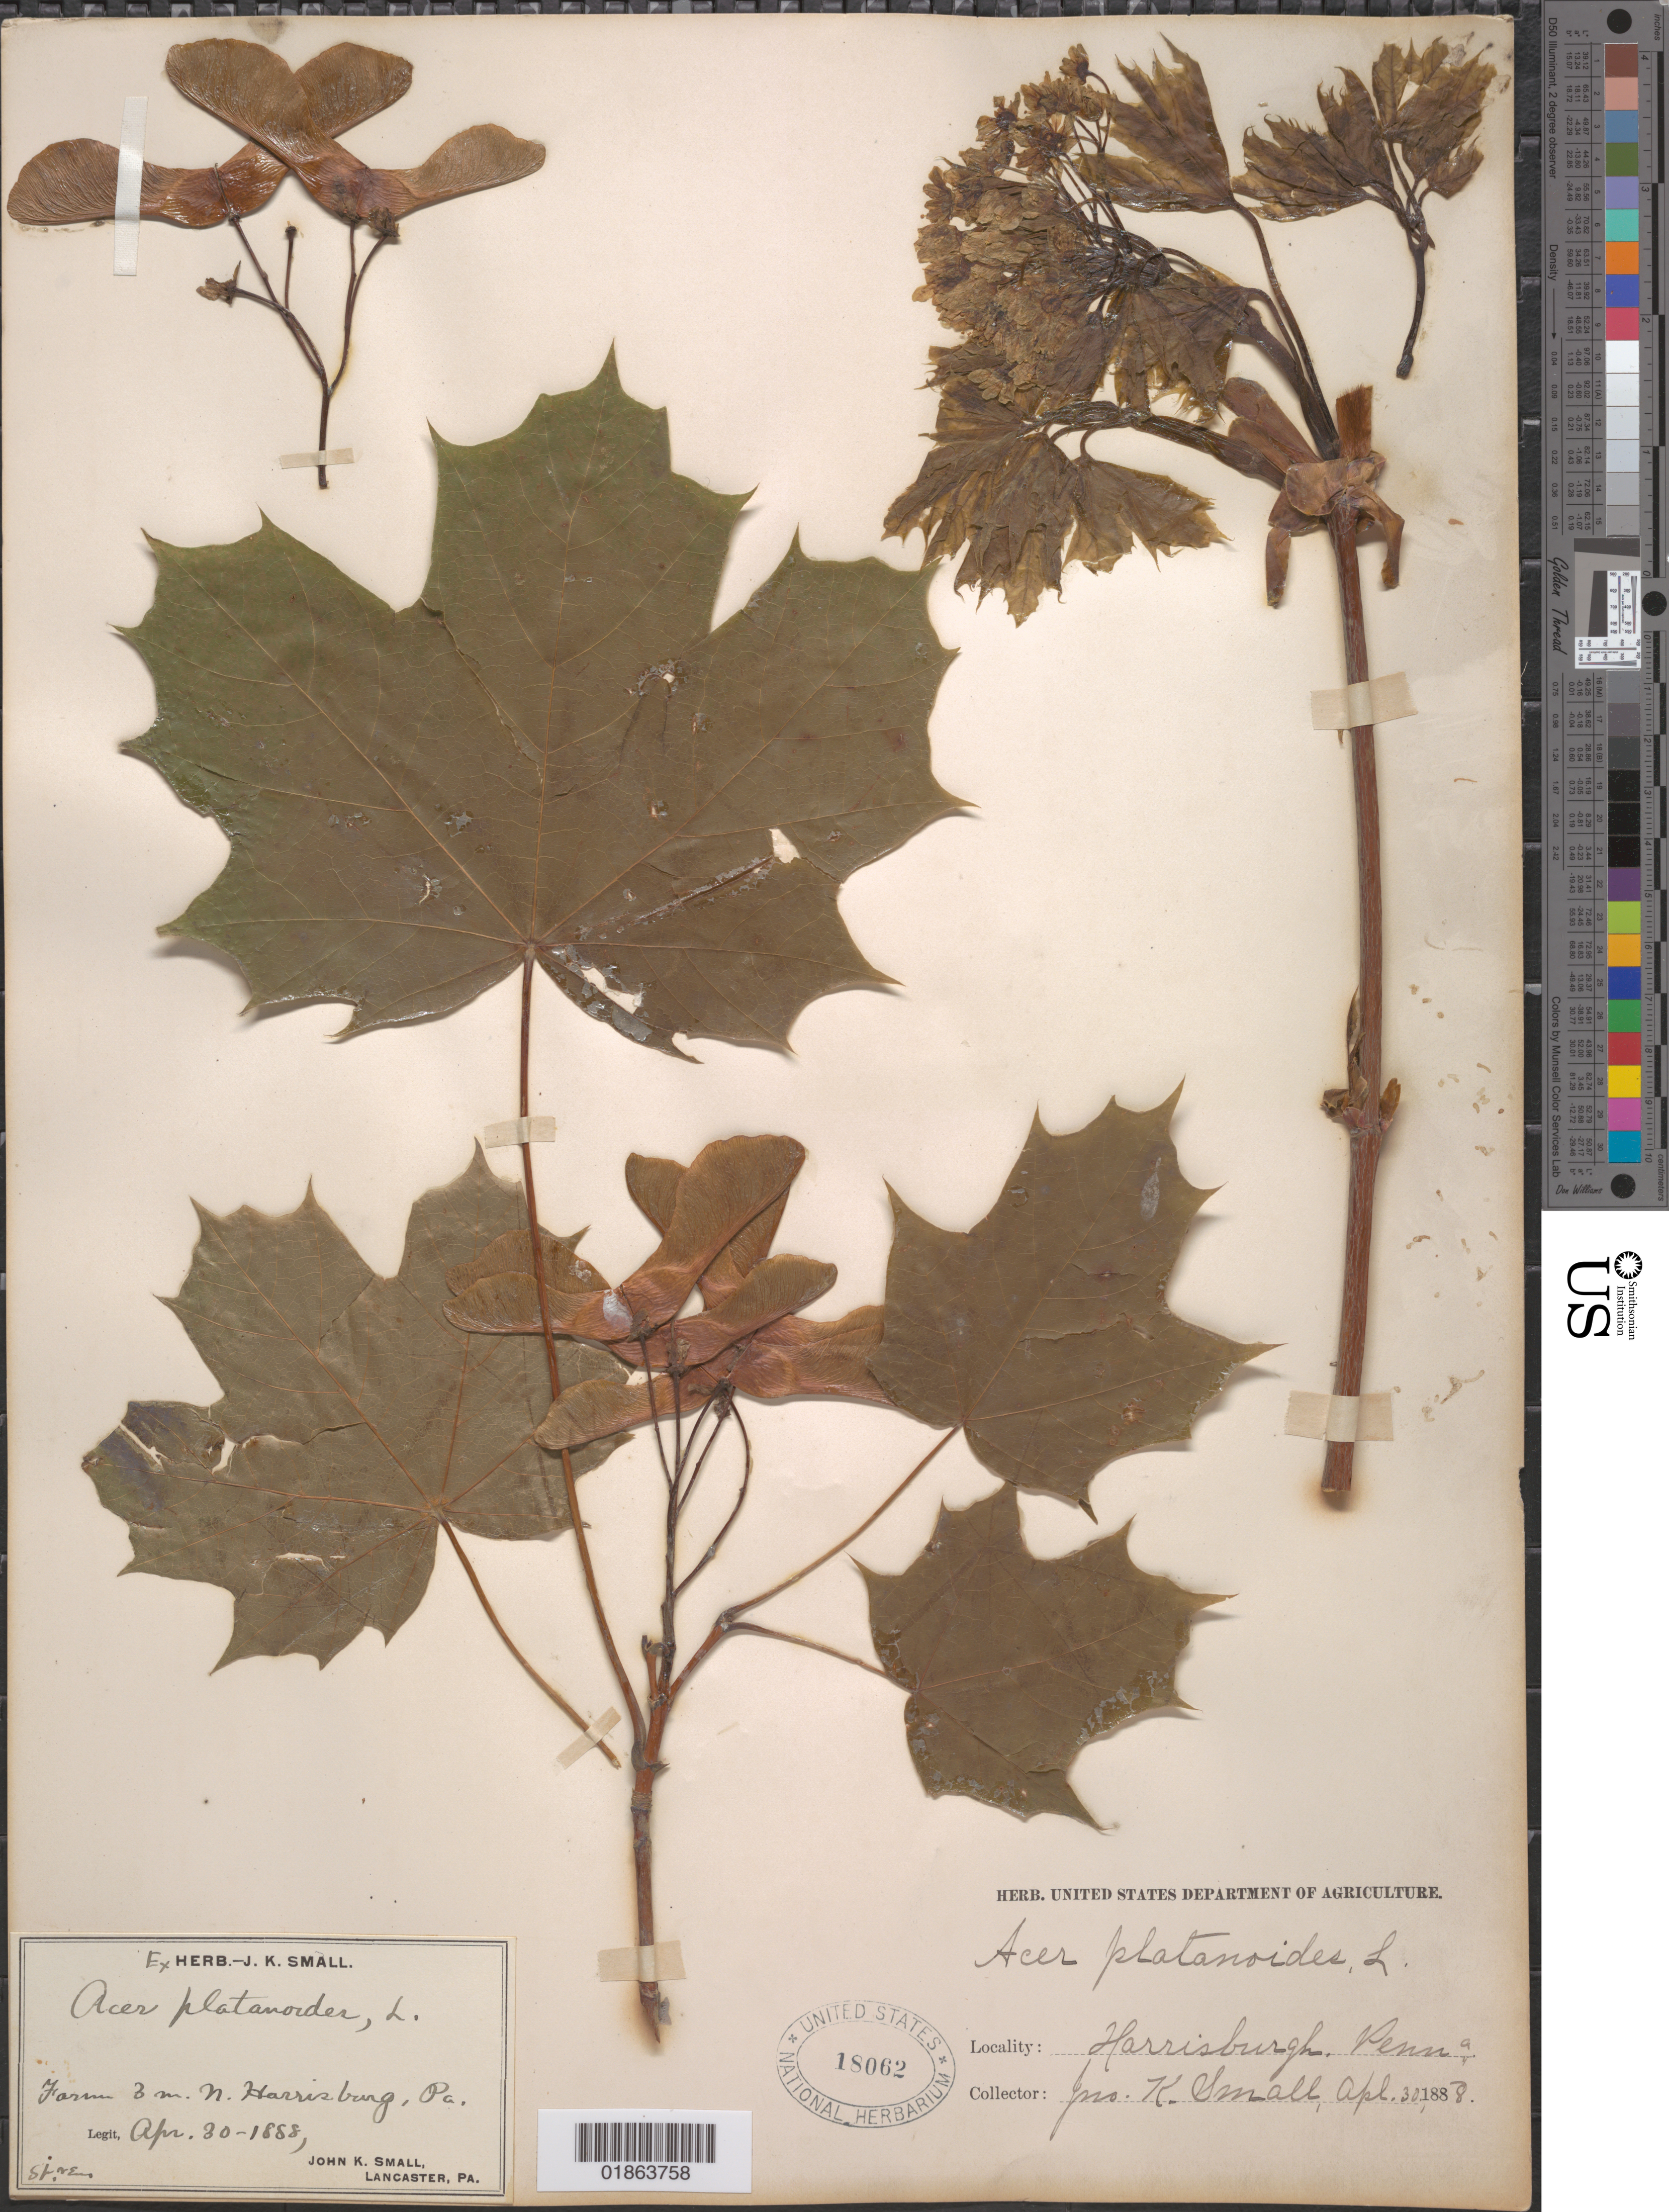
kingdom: Plantae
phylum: Tracheophyta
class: Magnoliopsida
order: Sapindales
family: Sapindaceae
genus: Acer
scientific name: Acer platanoides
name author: L.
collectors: J. K. Small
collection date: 1888-04-30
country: United States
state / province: Pennsylvania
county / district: Dauphin County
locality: Harrisburg, farm 3 miles N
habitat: Farm. Cultivated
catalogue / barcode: US 18062